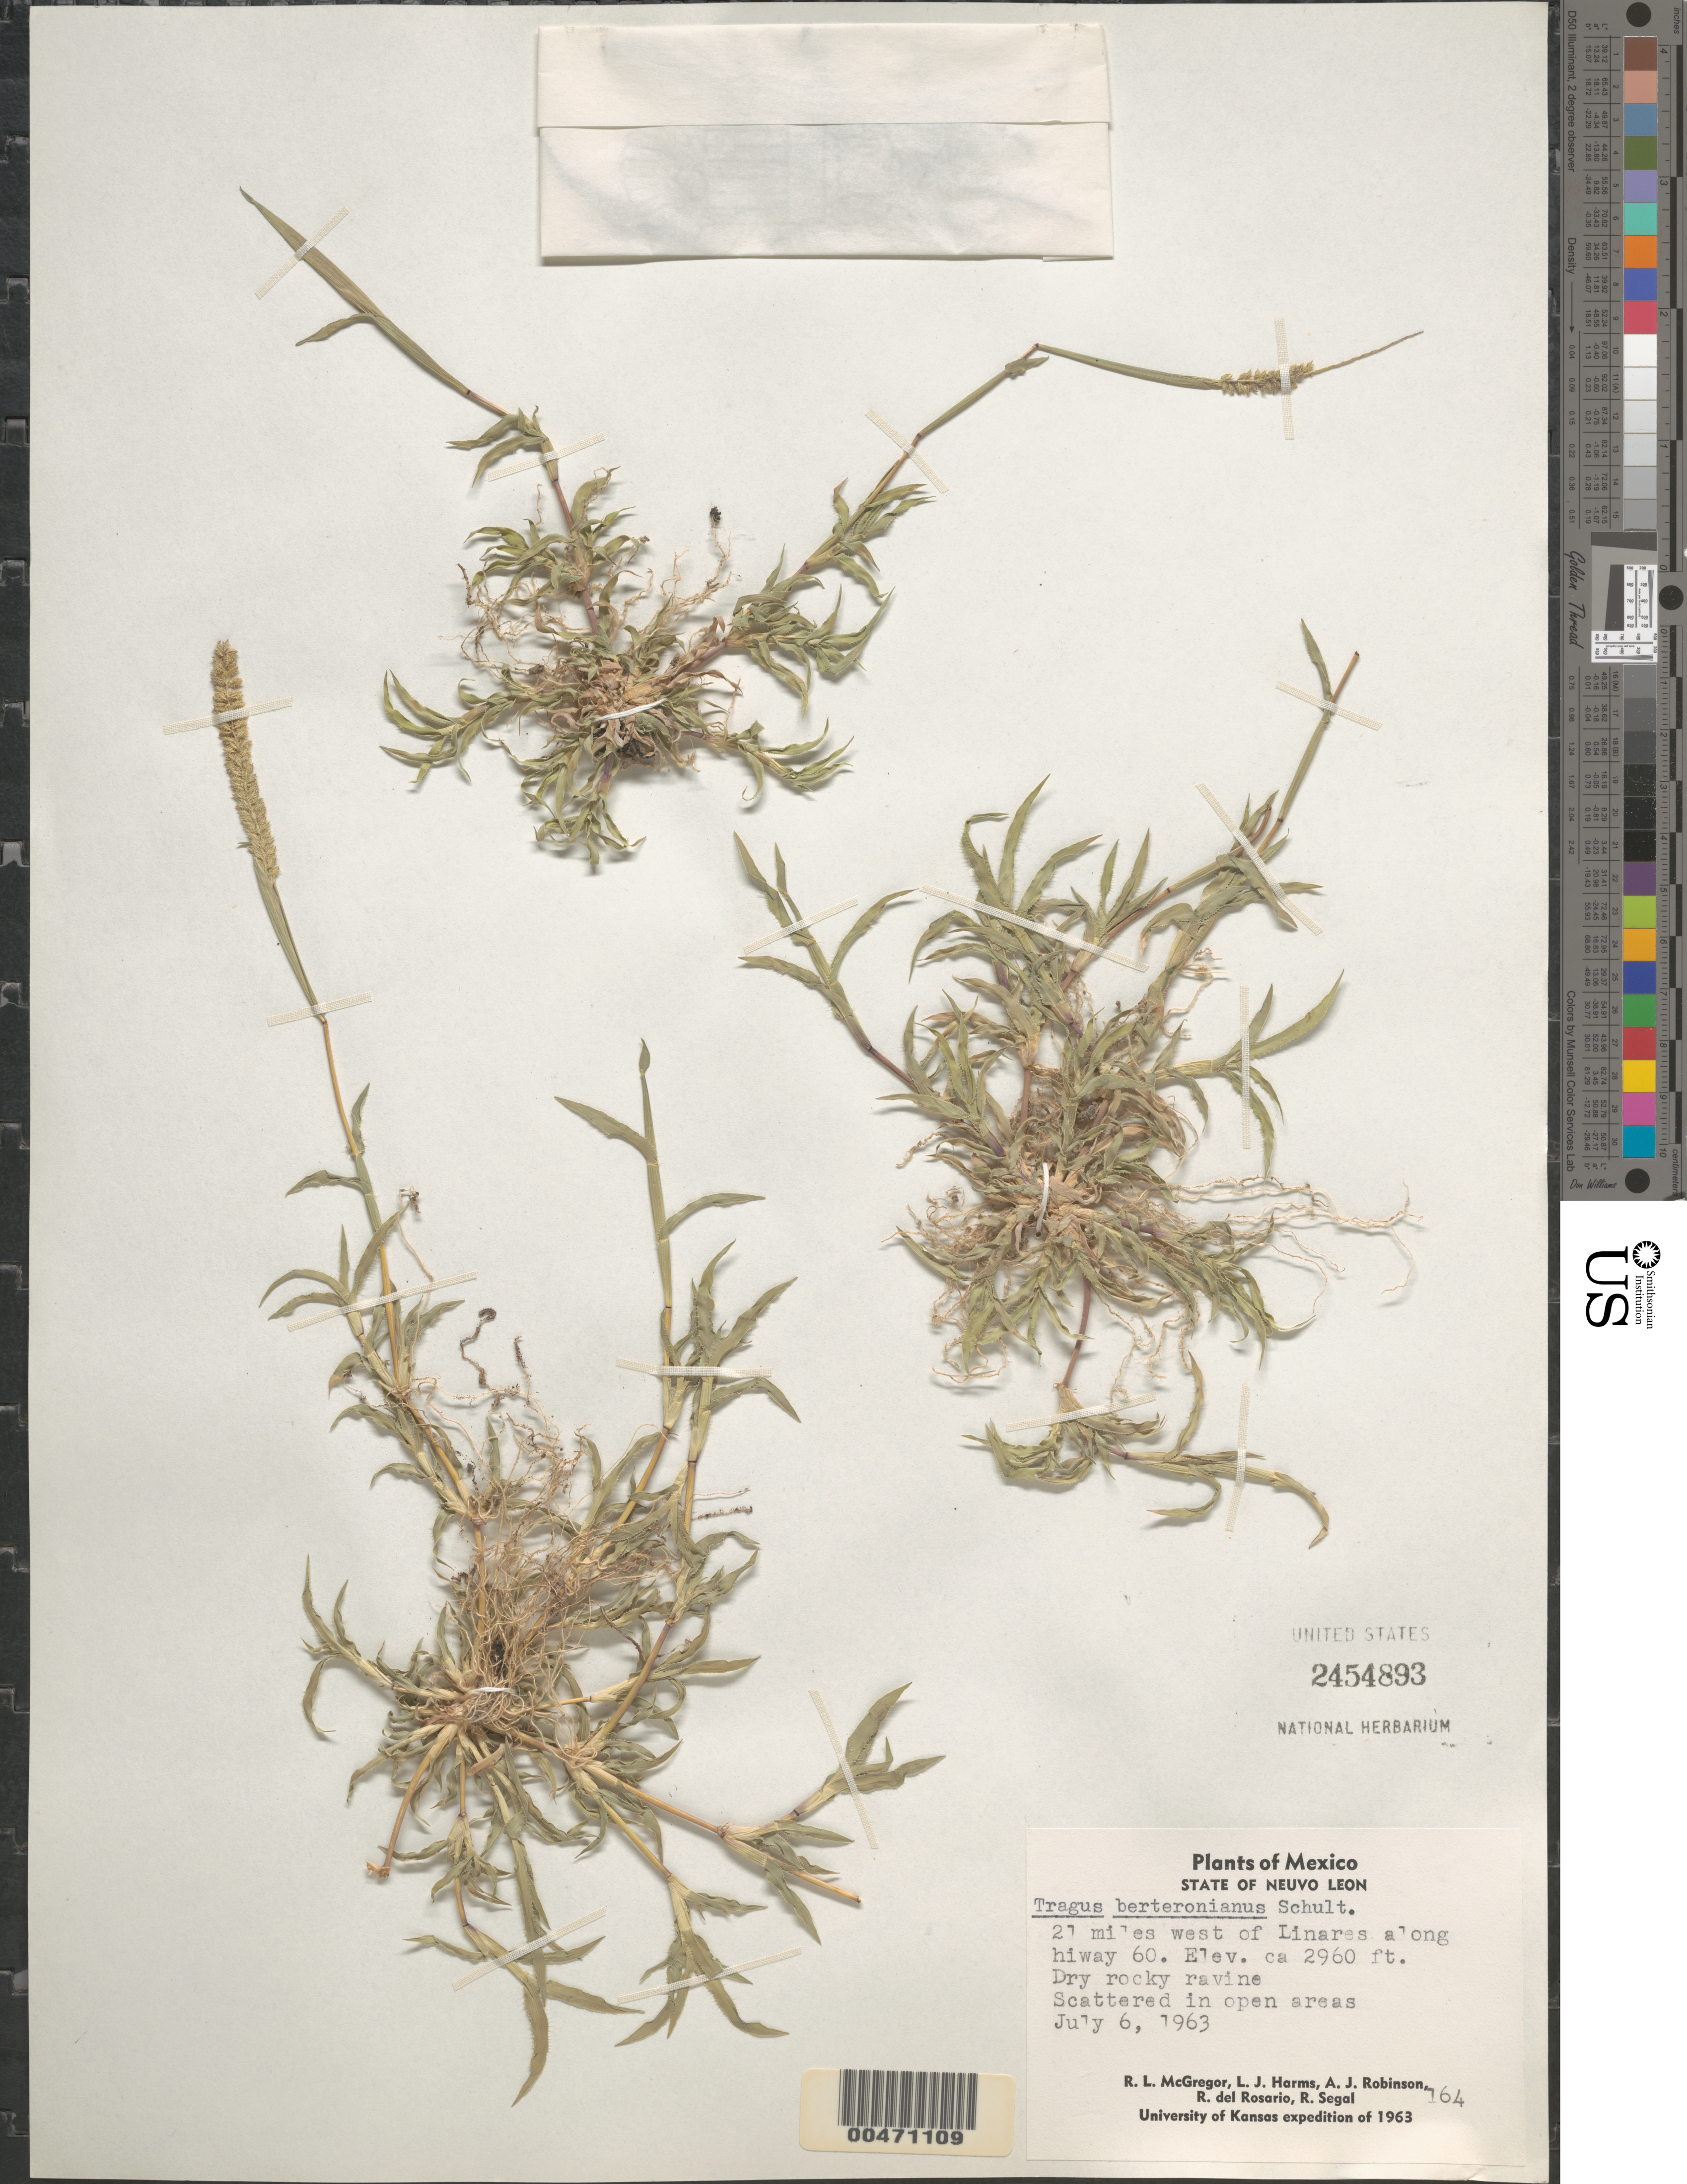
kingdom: Plantae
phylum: Tracheophyta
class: Liliopsida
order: Poales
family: Poaceae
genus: Tragus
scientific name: Tragus berteronianus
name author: Schult.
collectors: R. McGregor, L. Harms, A. J. Robinson & R. Segal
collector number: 164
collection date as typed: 6 Jul 1963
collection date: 1963-07-06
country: Mexico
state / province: Nuevo León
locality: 21 mi W of Linares along hwy 60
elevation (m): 902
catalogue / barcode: US 2454893